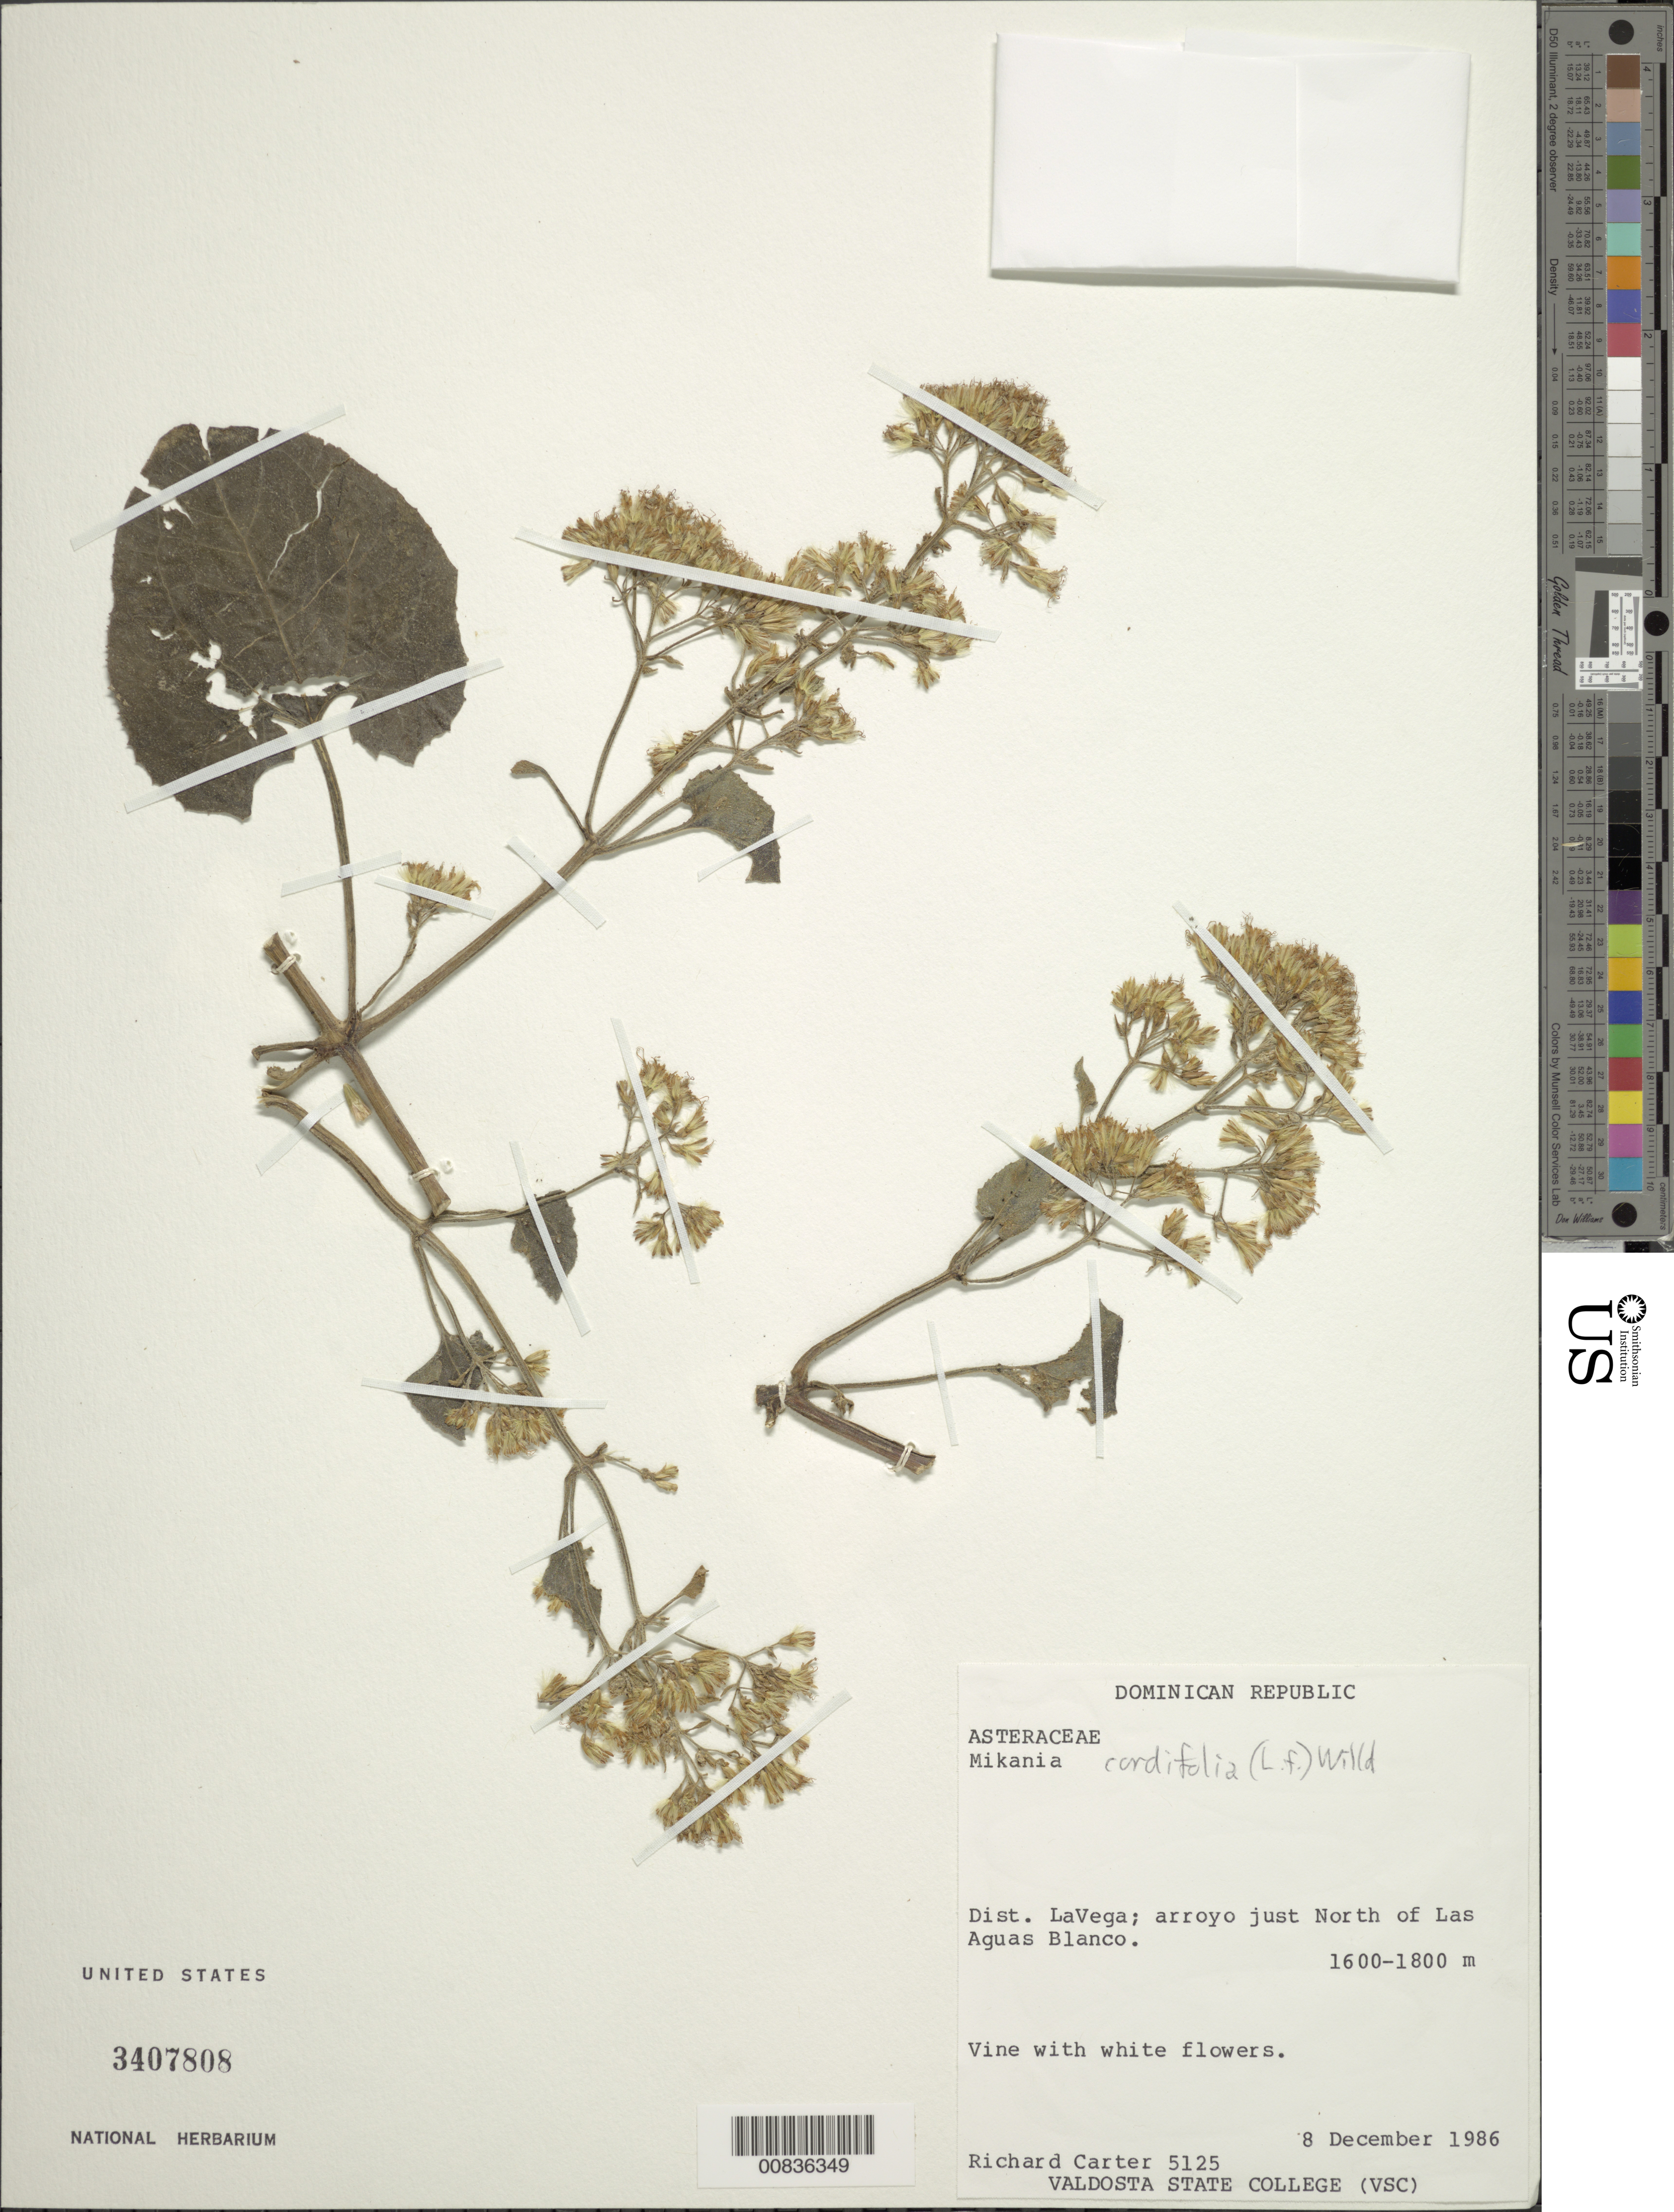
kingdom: Plantae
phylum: Tracheophyta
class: Magnoliopsida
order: Asterales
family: Asteraceae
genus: Mikania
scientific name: Mikania cordifolia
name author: Kunth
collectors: R. Carter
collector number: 5125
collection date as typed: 08 Dec 1986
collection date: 1986-12-08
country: Dominican Republic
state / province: La Vega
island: Hispaniola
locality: Arroyo just N of Las Aguas Blanco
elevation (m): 1600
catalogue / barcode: US 3407808